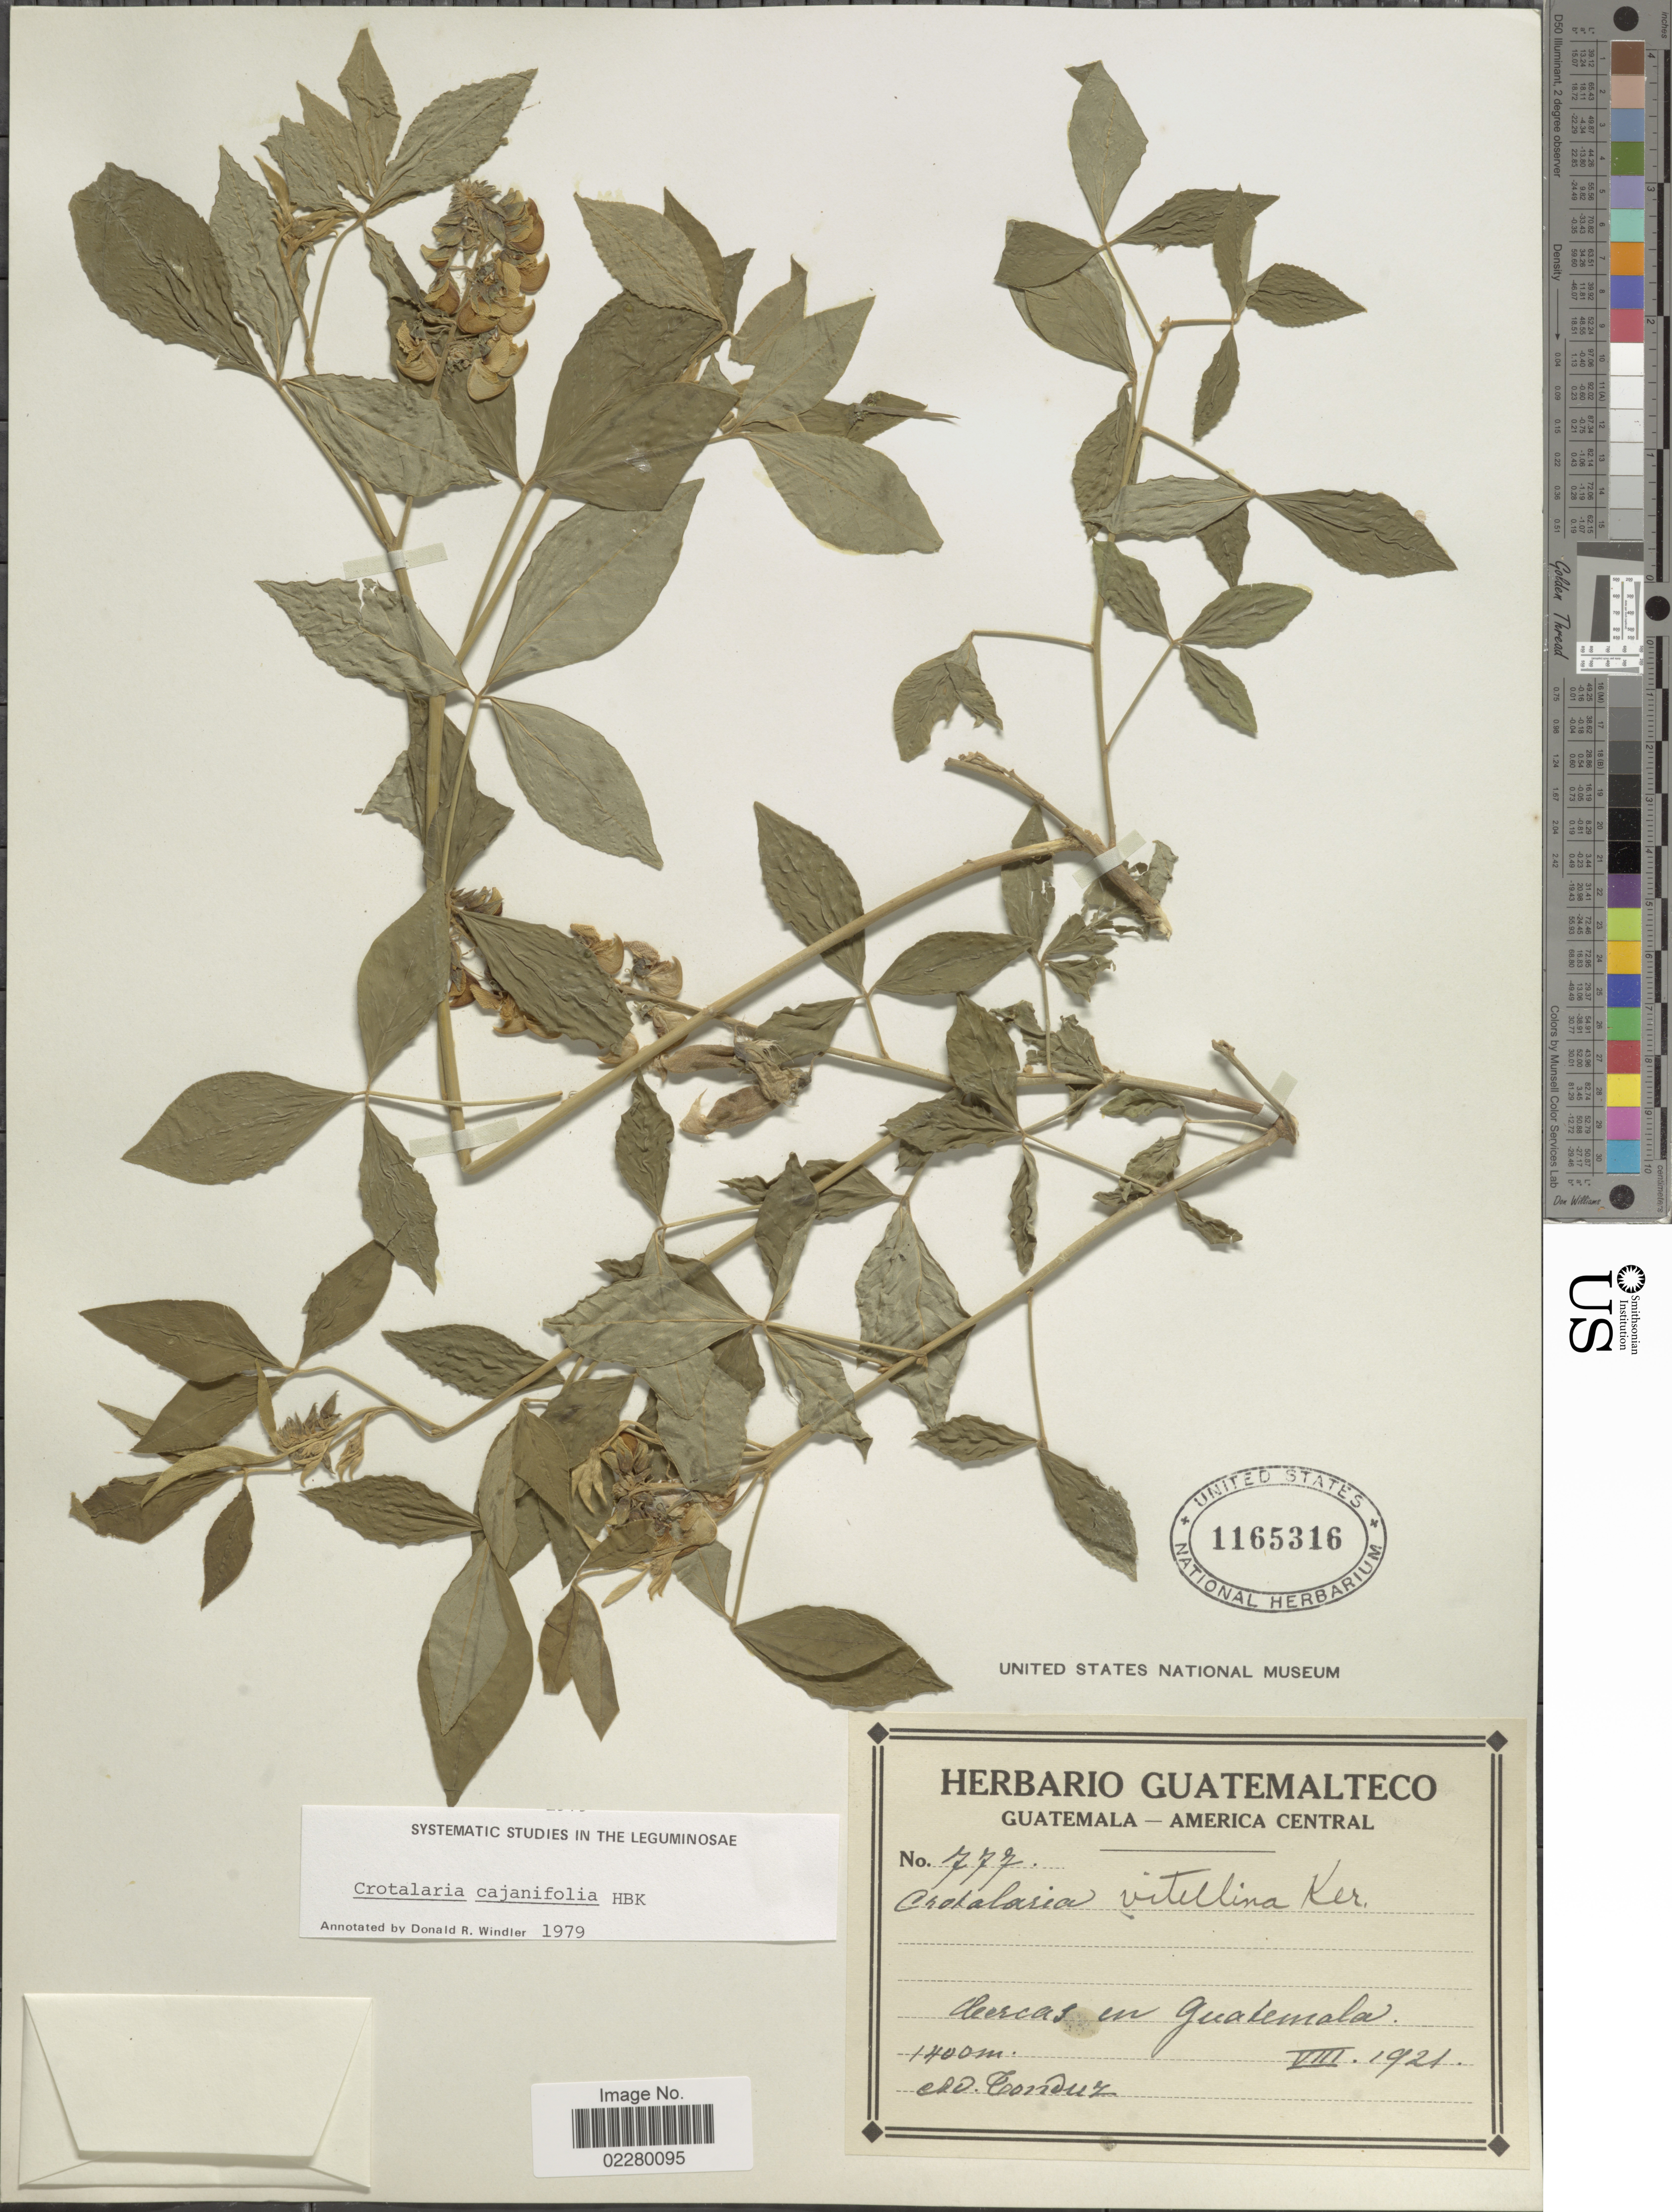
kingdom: Plantae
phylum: Tracheophyta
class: Magnoliopsida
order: Fabales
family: Fabaceae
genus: Crotalaria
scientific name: Crotalaria cajanifolia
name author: Kunth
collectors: A. Tonduz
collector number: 777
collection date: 1921-08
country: Guatemala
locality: Cercas du Guatemala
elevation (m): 1400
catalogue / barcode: US 1165316